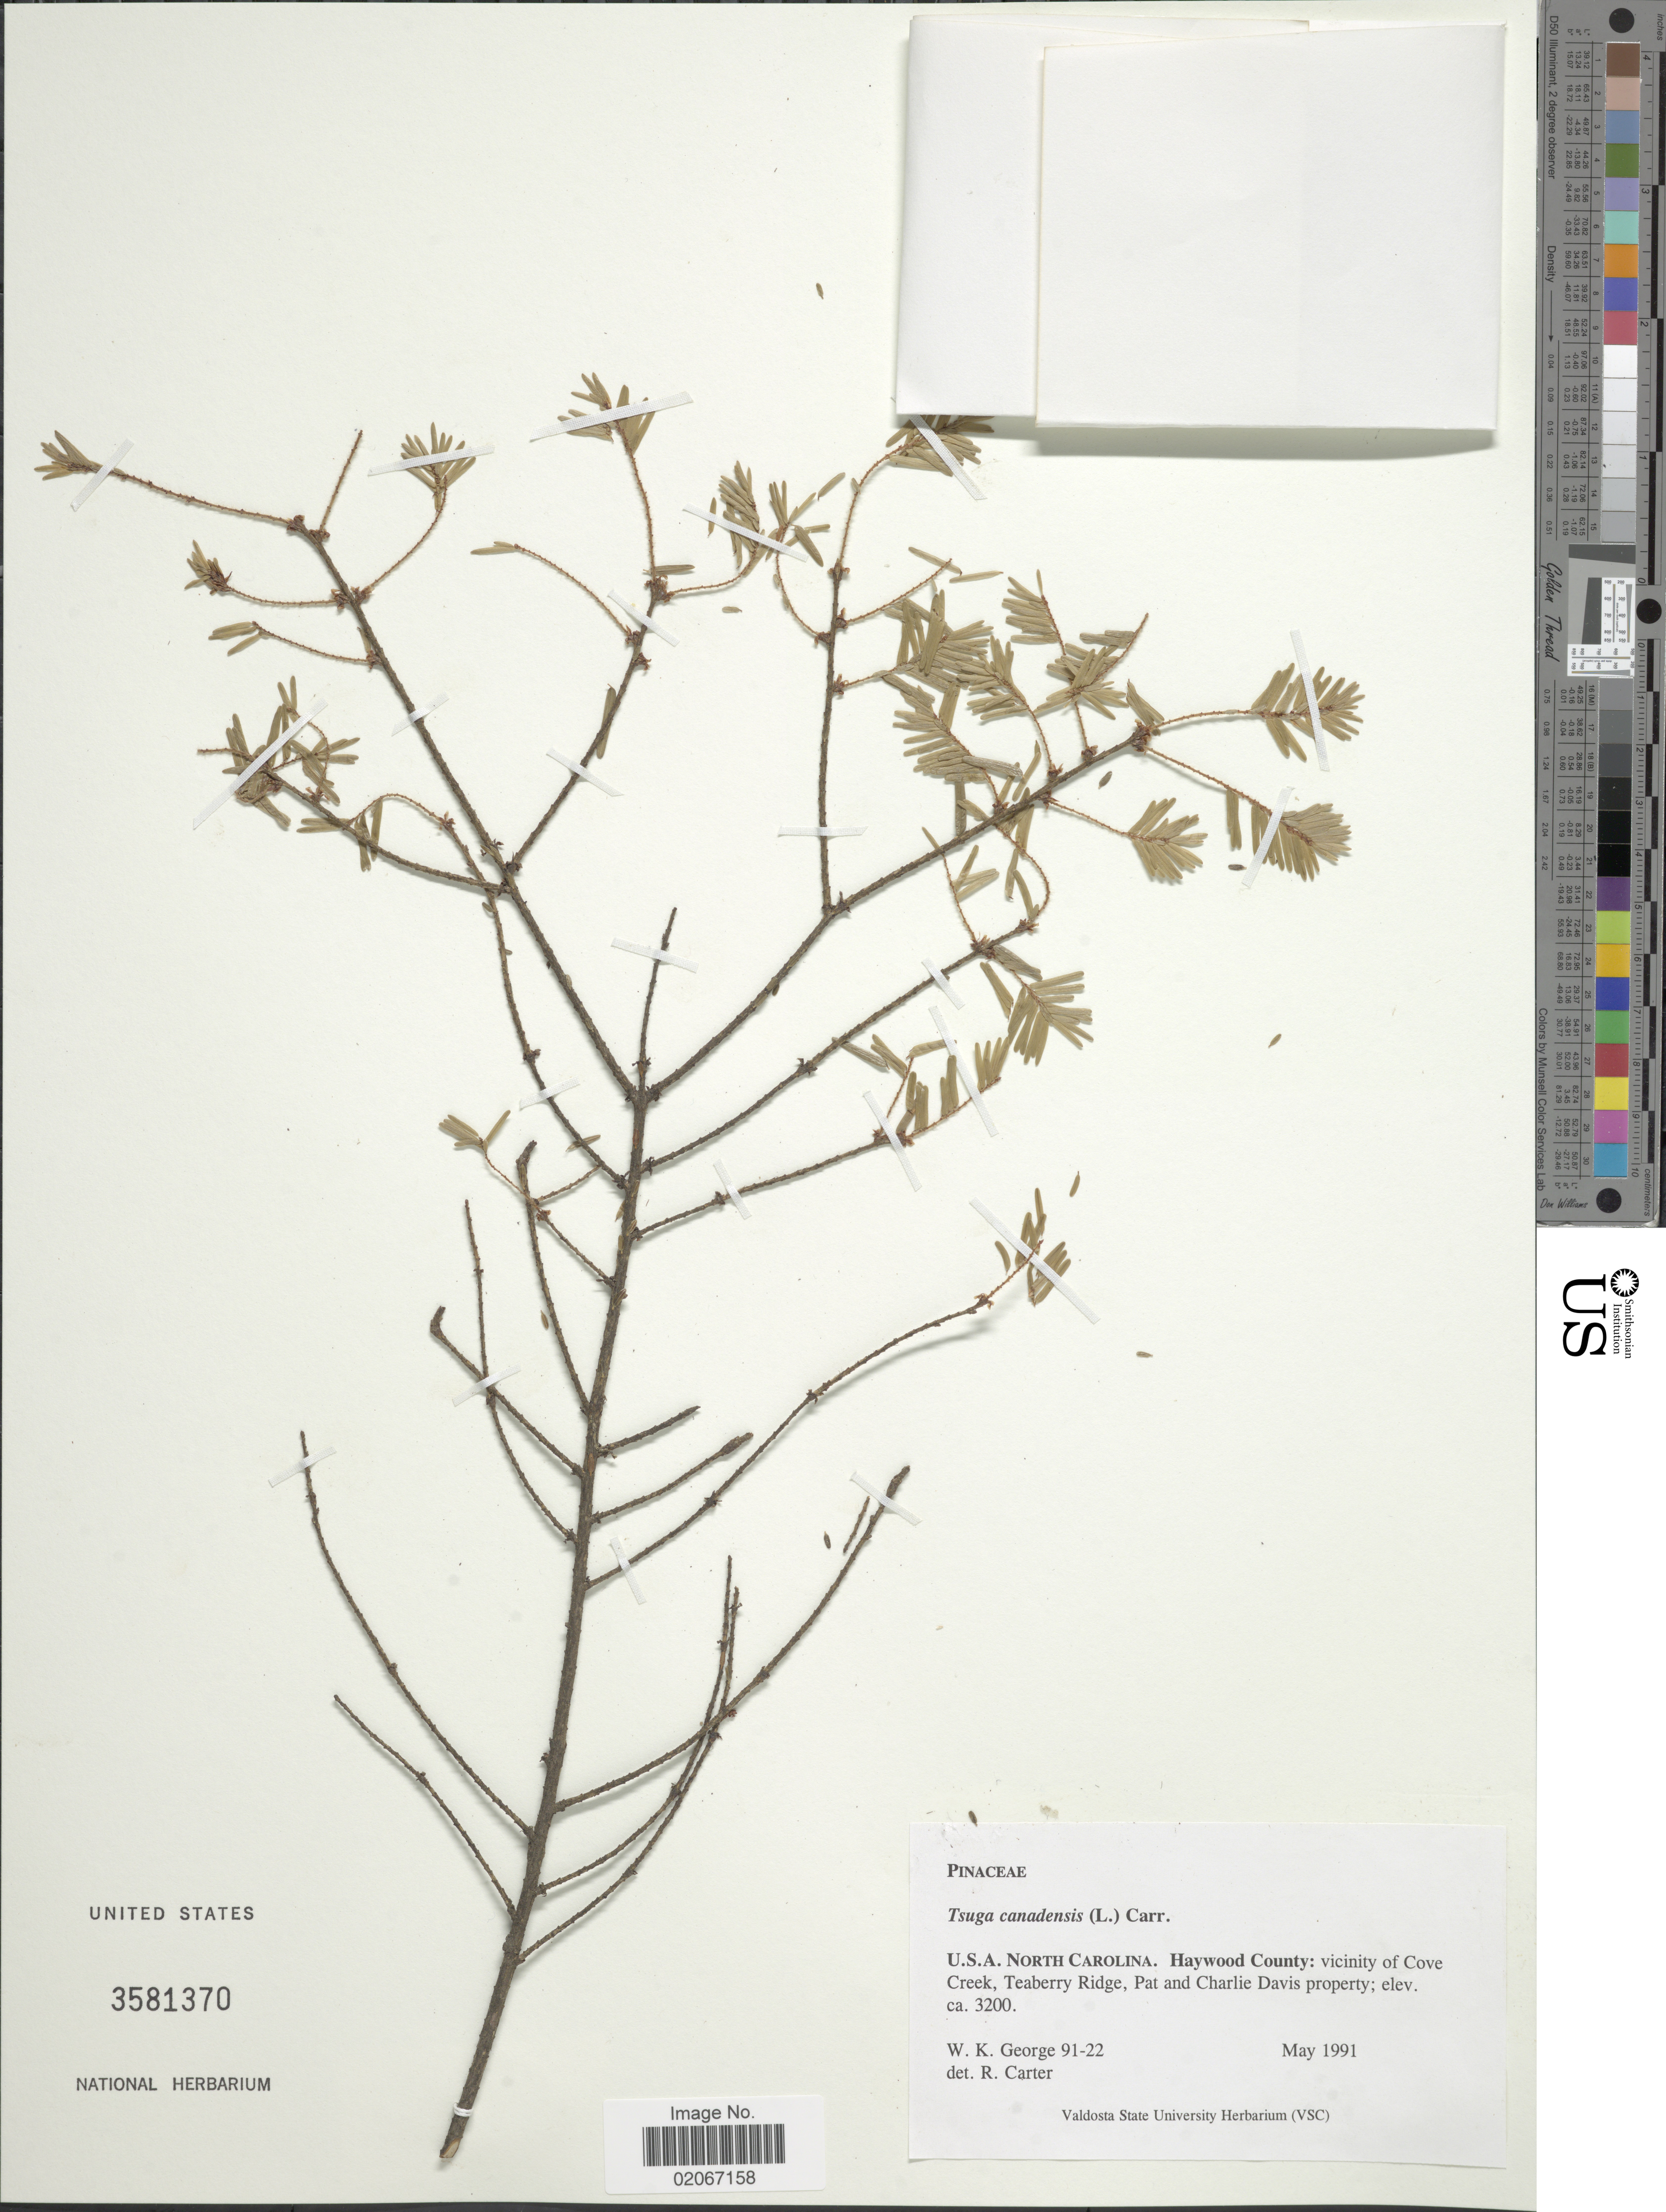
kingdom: Plantae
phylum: Tracheophyta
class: Pinopsida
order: Pinales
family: Pinaceae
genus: Tsuga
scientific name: Tsuga canadensis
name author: (L.) Carrière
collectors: W. George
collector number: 91-22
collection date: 1991-05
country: United States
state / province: North Carolina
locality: Haywood County: vicinity of Cove Creek Teaberry Ridge, Pat and Charlie Davis property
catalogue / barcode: US 3581370